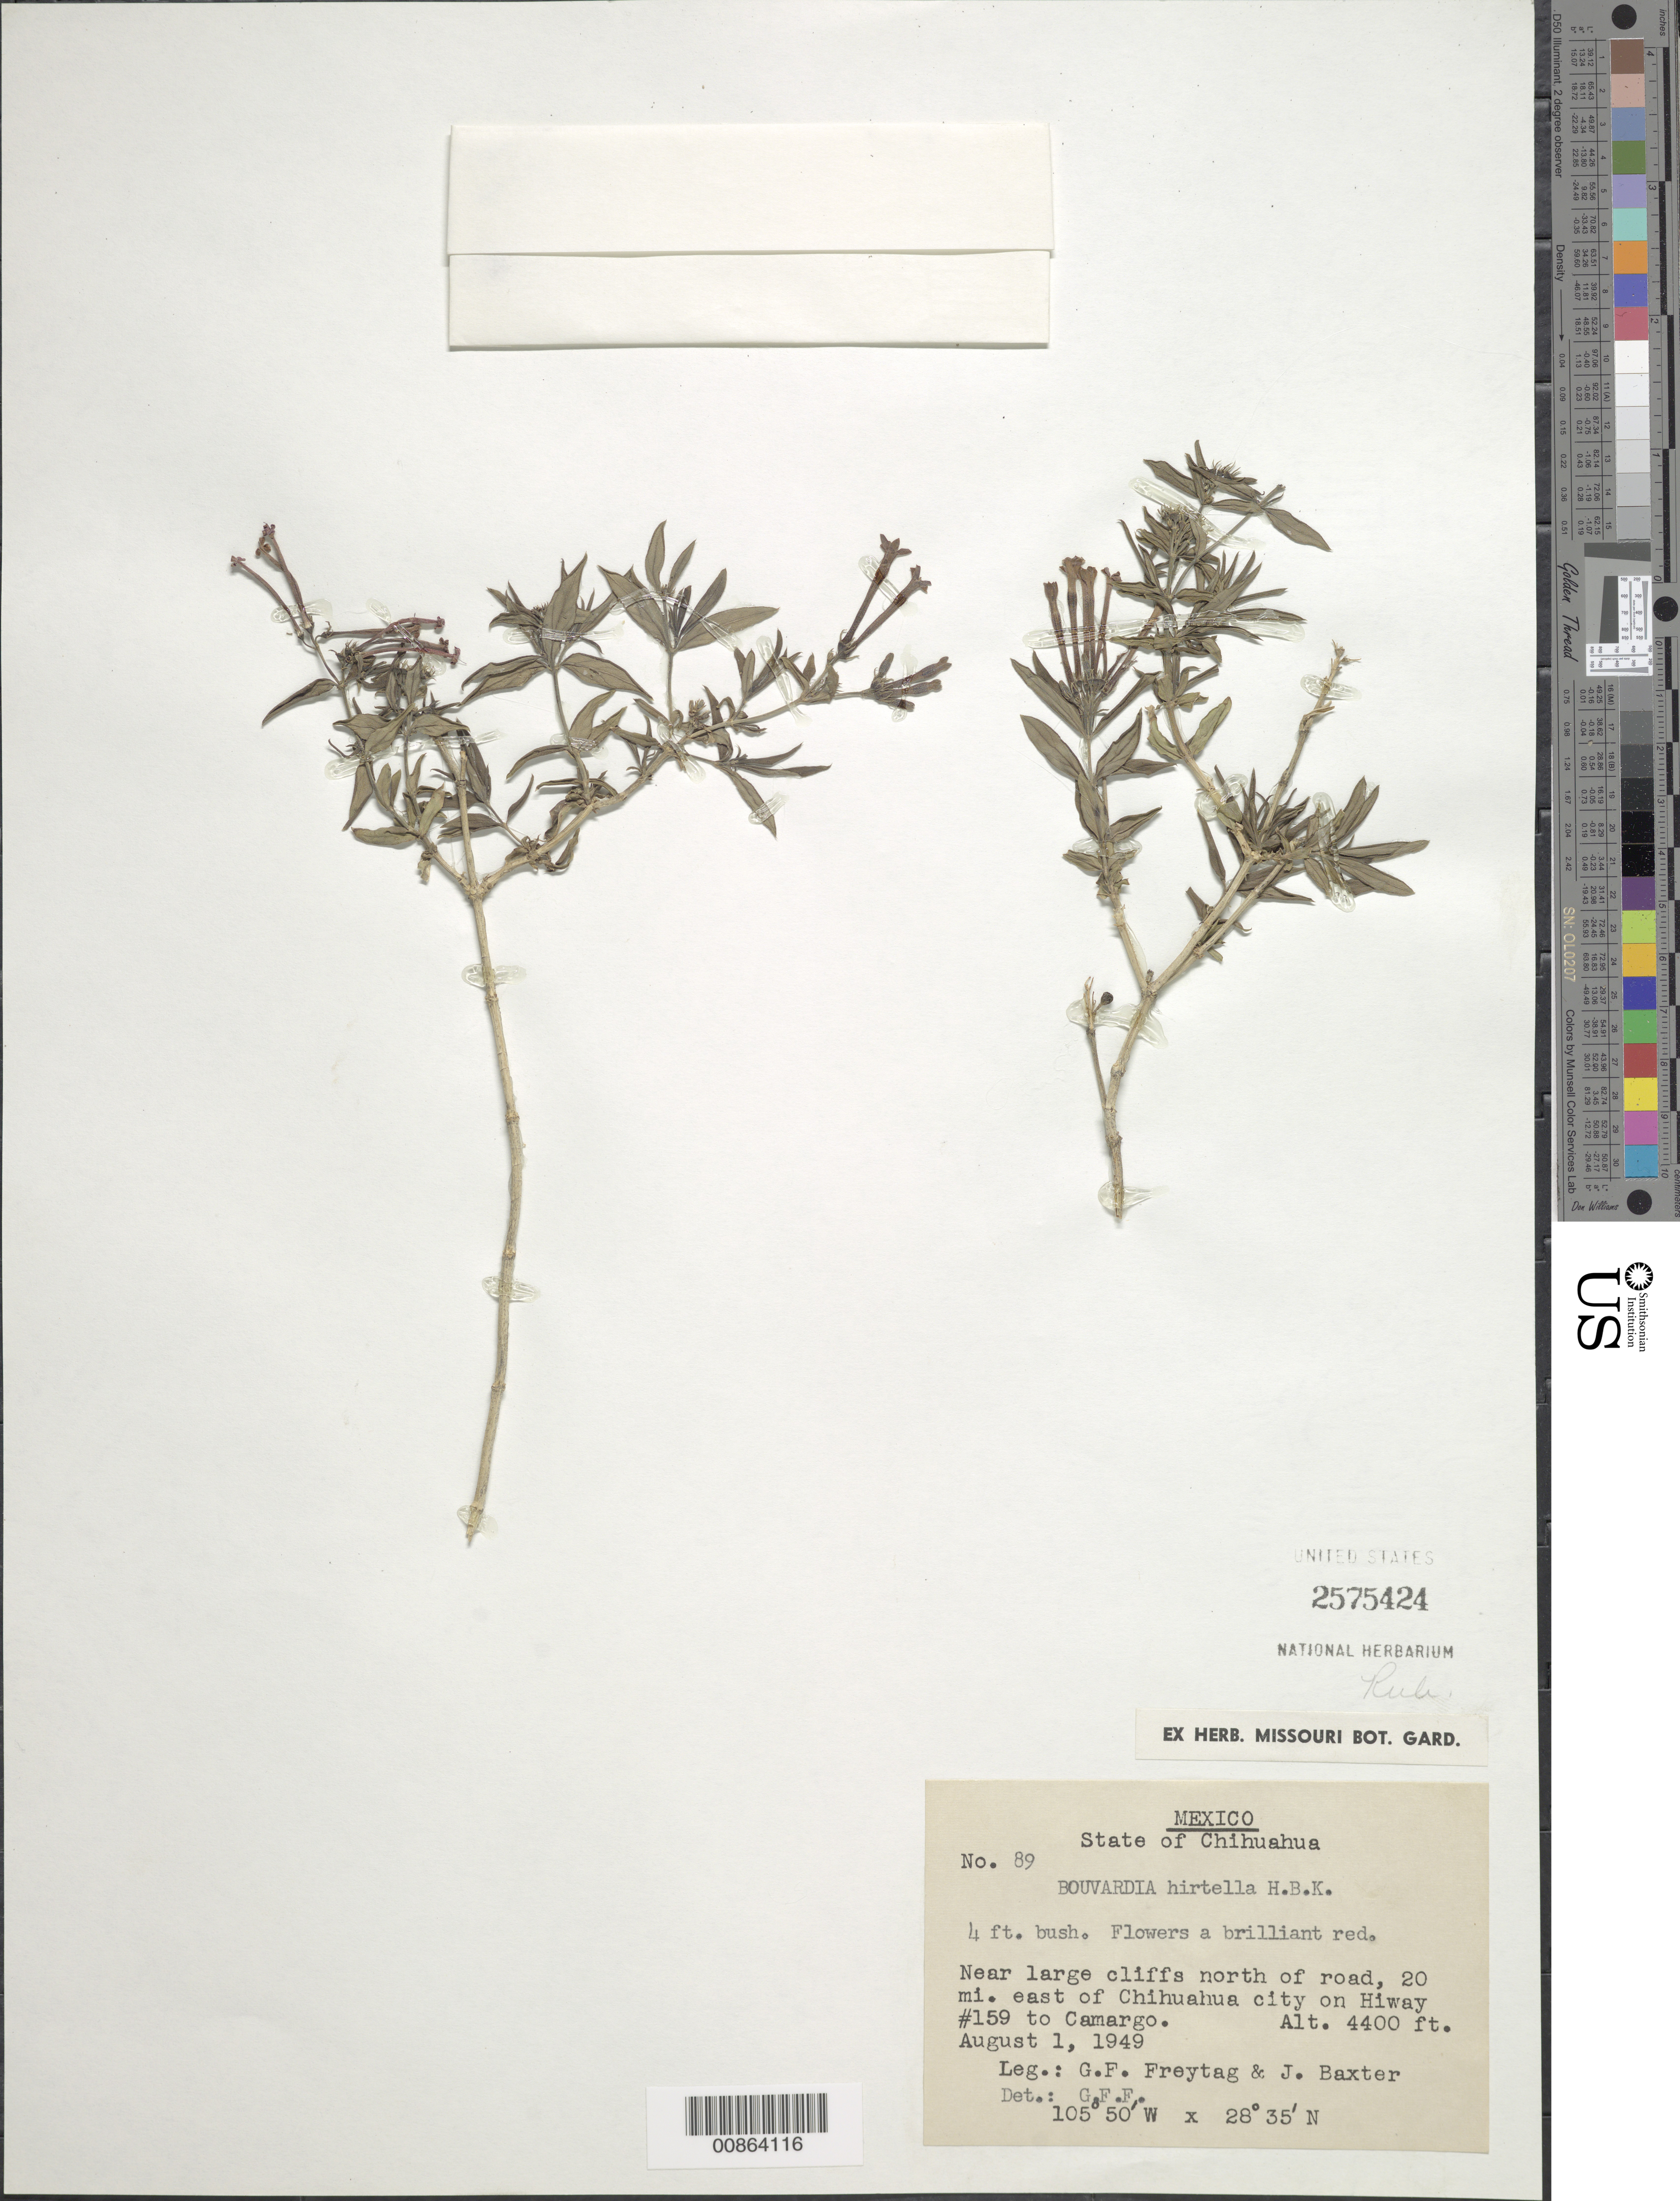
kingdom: Plantae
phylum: Tracheophyta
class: Magnoliopsida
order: Gentianales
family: Rubiaceae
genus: Bouvardia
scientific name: Bouvardia hirtella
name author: Kunth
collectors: G. F. Freytag & J. Baxter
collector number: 89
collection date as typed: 01 Aug 1949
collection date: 1949-08-01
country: Mexico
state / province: Chihuahua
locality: Near large cliffs north of road, 20 mi. east of Chihuahua City on Highway #159 to Camargo.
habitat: Near large cliffs.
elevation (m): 1341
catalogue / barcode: US 2575424